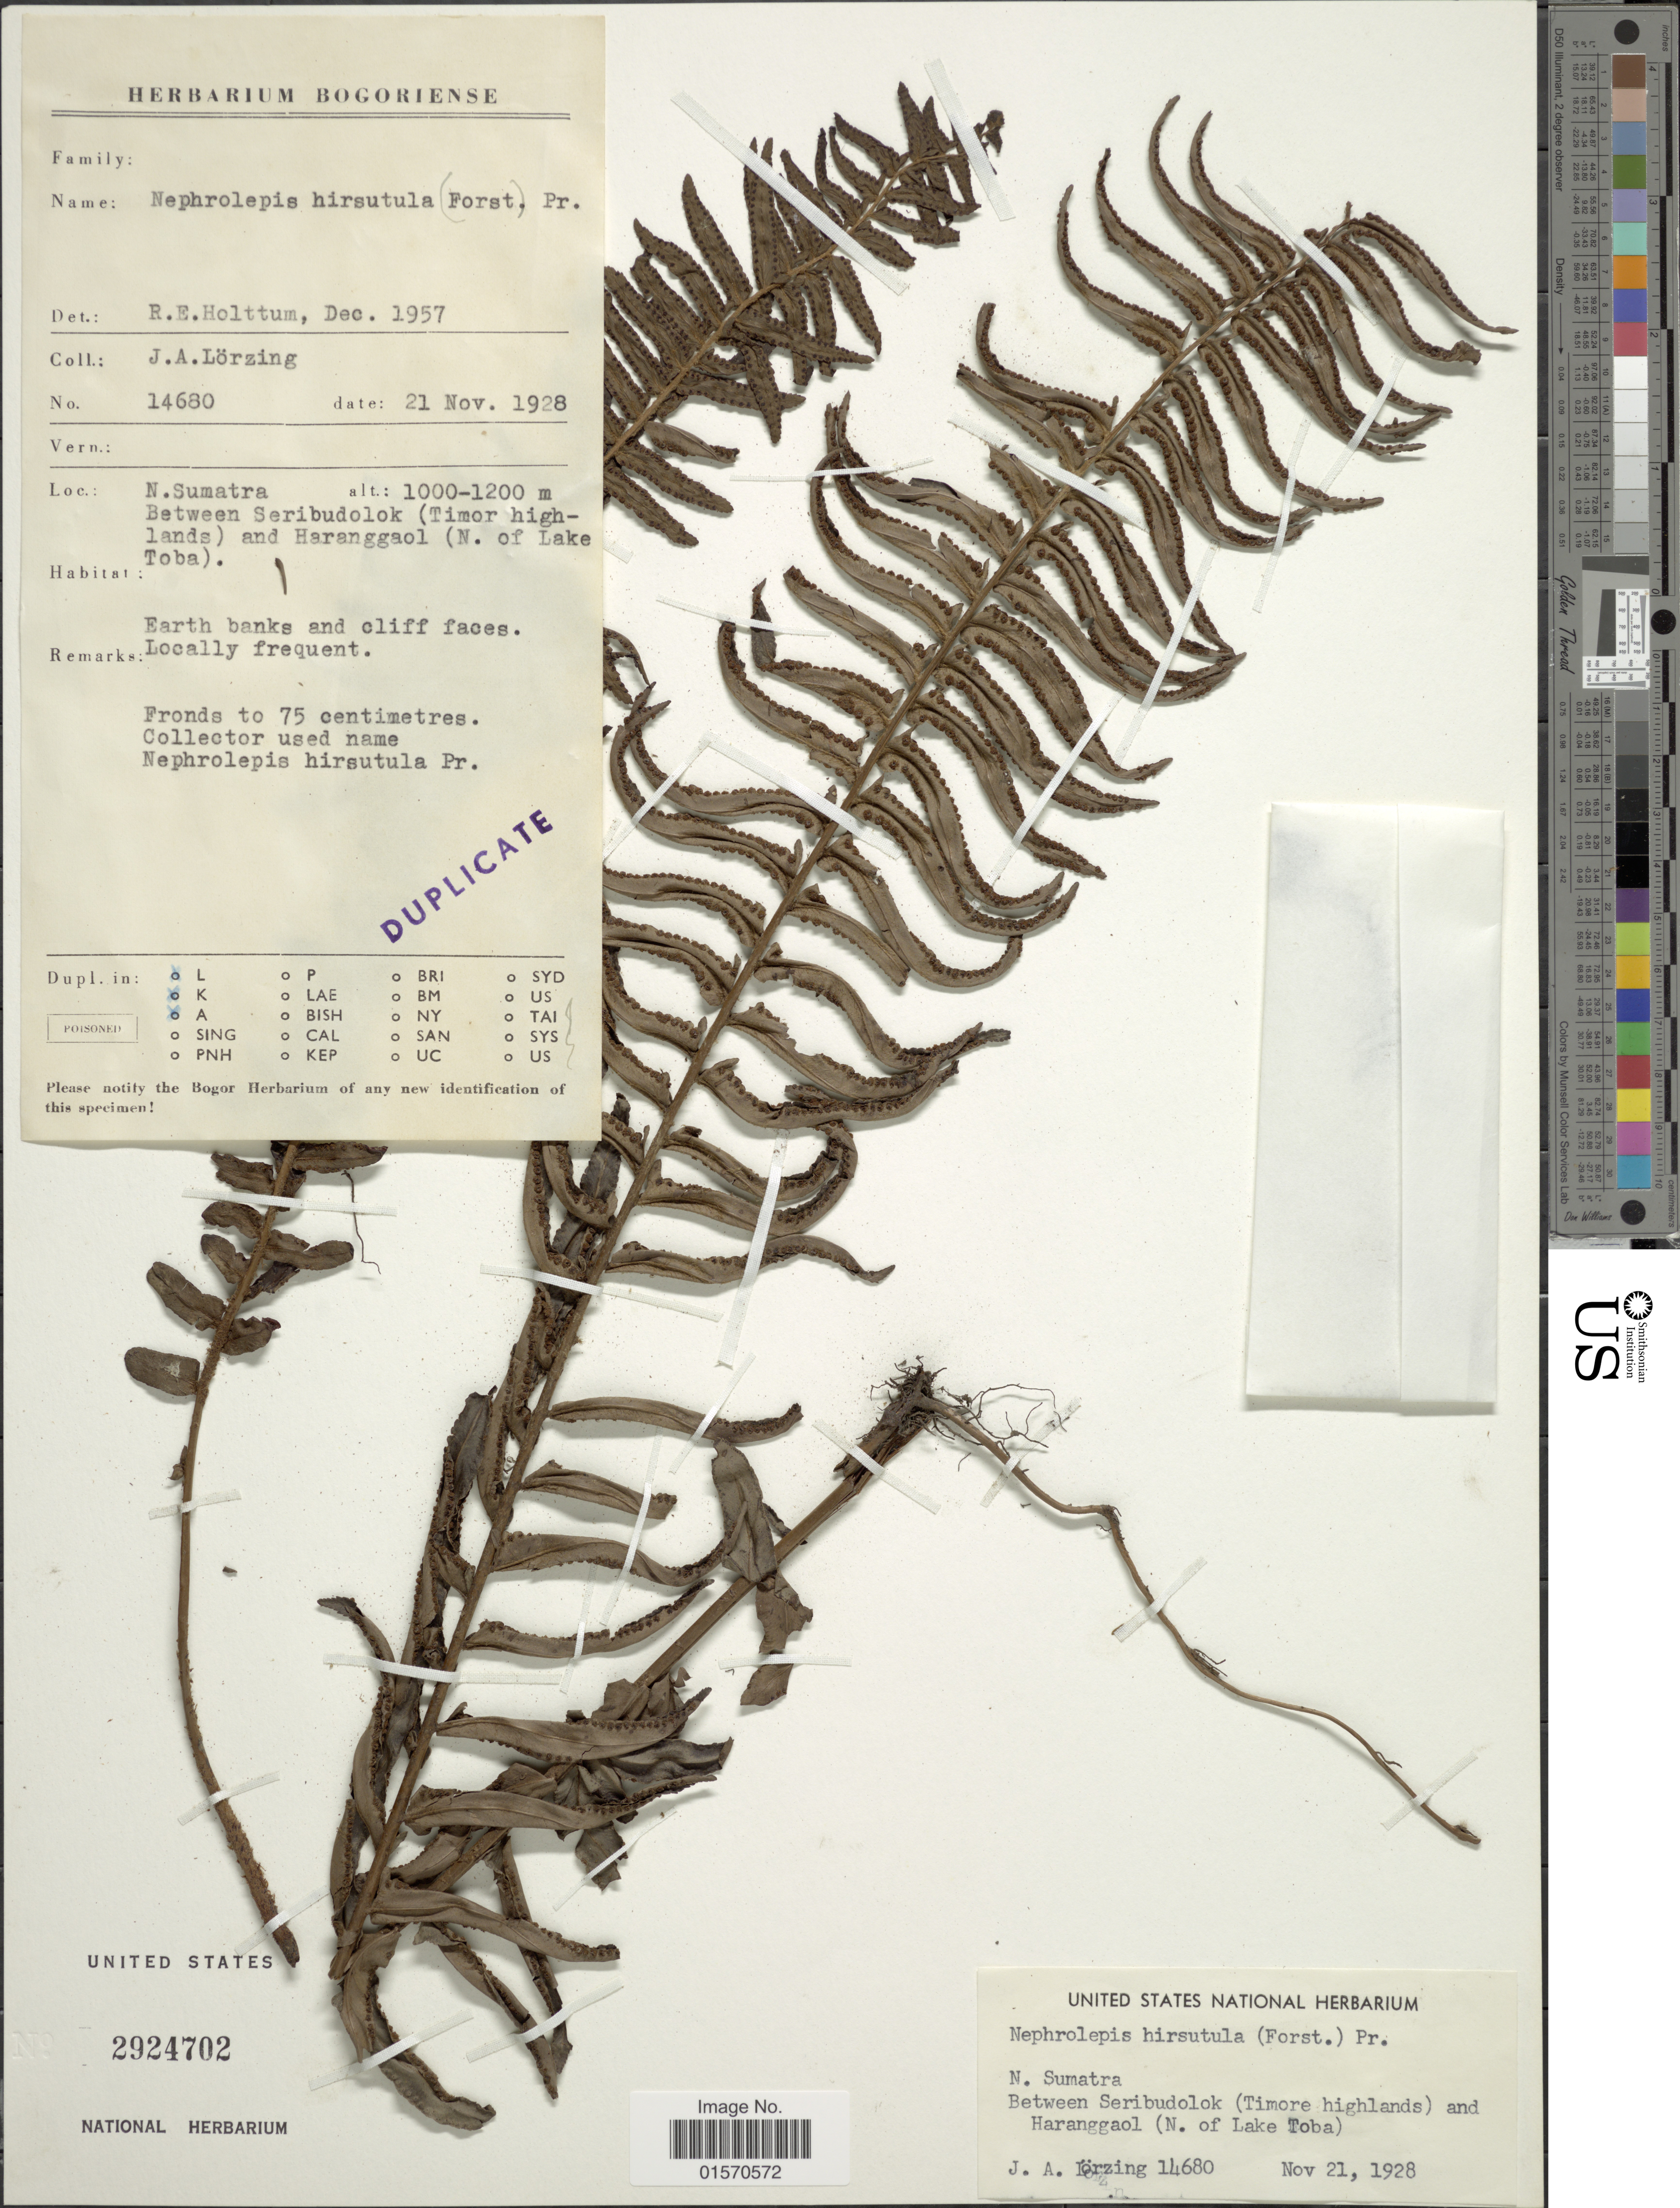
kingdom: Plantae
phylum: Tracheophyta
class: Polypodiopsida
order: Polypodiales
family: Nephrolepidaceae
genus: Nephrolepis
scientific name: Nephrolepis hirsutula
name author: (G. Forst.) C. Presl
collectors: J. Lorzing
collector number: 14680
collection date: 1928-11-21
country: Indonesia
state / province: Sumatra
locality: N. Sumatra. Between Seribudolok (Timore highlands) and Haranggaol (N. of Lake Toba)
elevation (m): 1000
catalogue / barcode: US 2924702